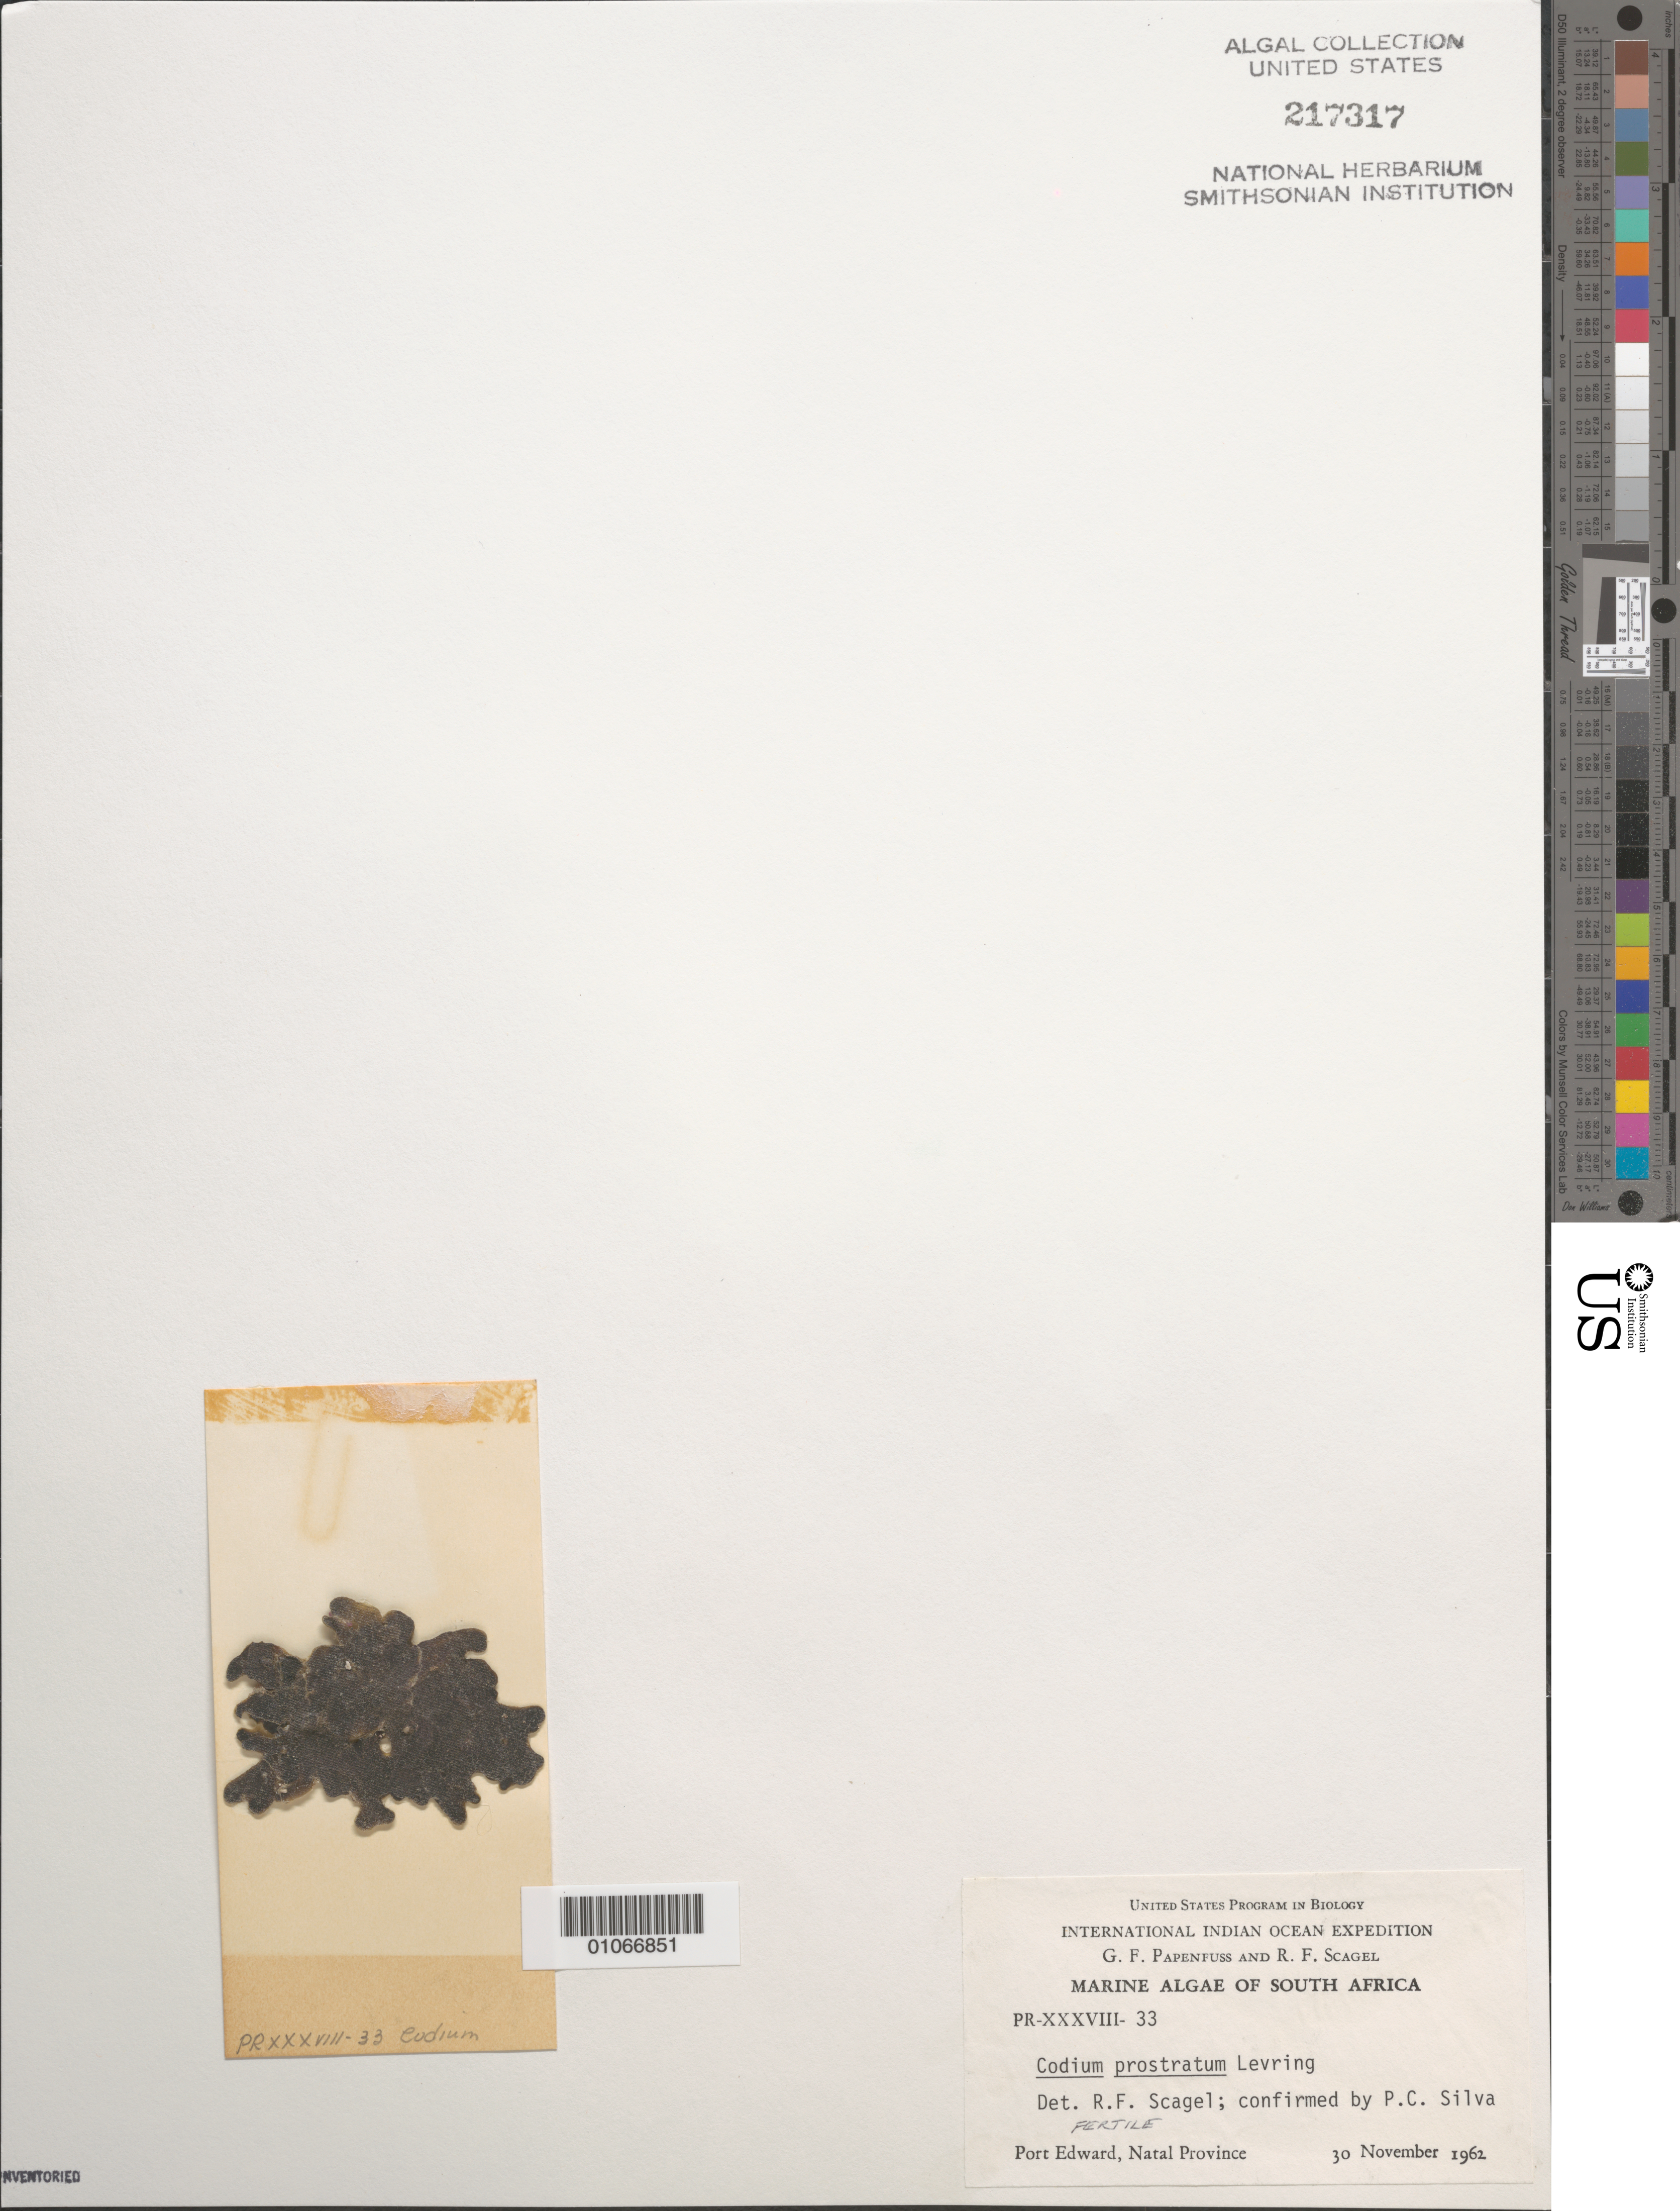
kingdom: Plantae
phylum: Chlorophyta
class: Ulvophyceae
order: Bryopsidales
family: Codiaceae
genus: Codium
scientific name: Codium prostratum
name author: Levring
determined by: Scagel, R. F.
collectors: G. Papenfuss & R. F. Scagel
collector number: PR-XXXVIII-33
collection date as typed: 30 Nov 1962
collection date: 1962-11-30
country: South Africa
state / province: KwaZulu-Natal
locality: Port Edward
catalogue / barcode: US 217317